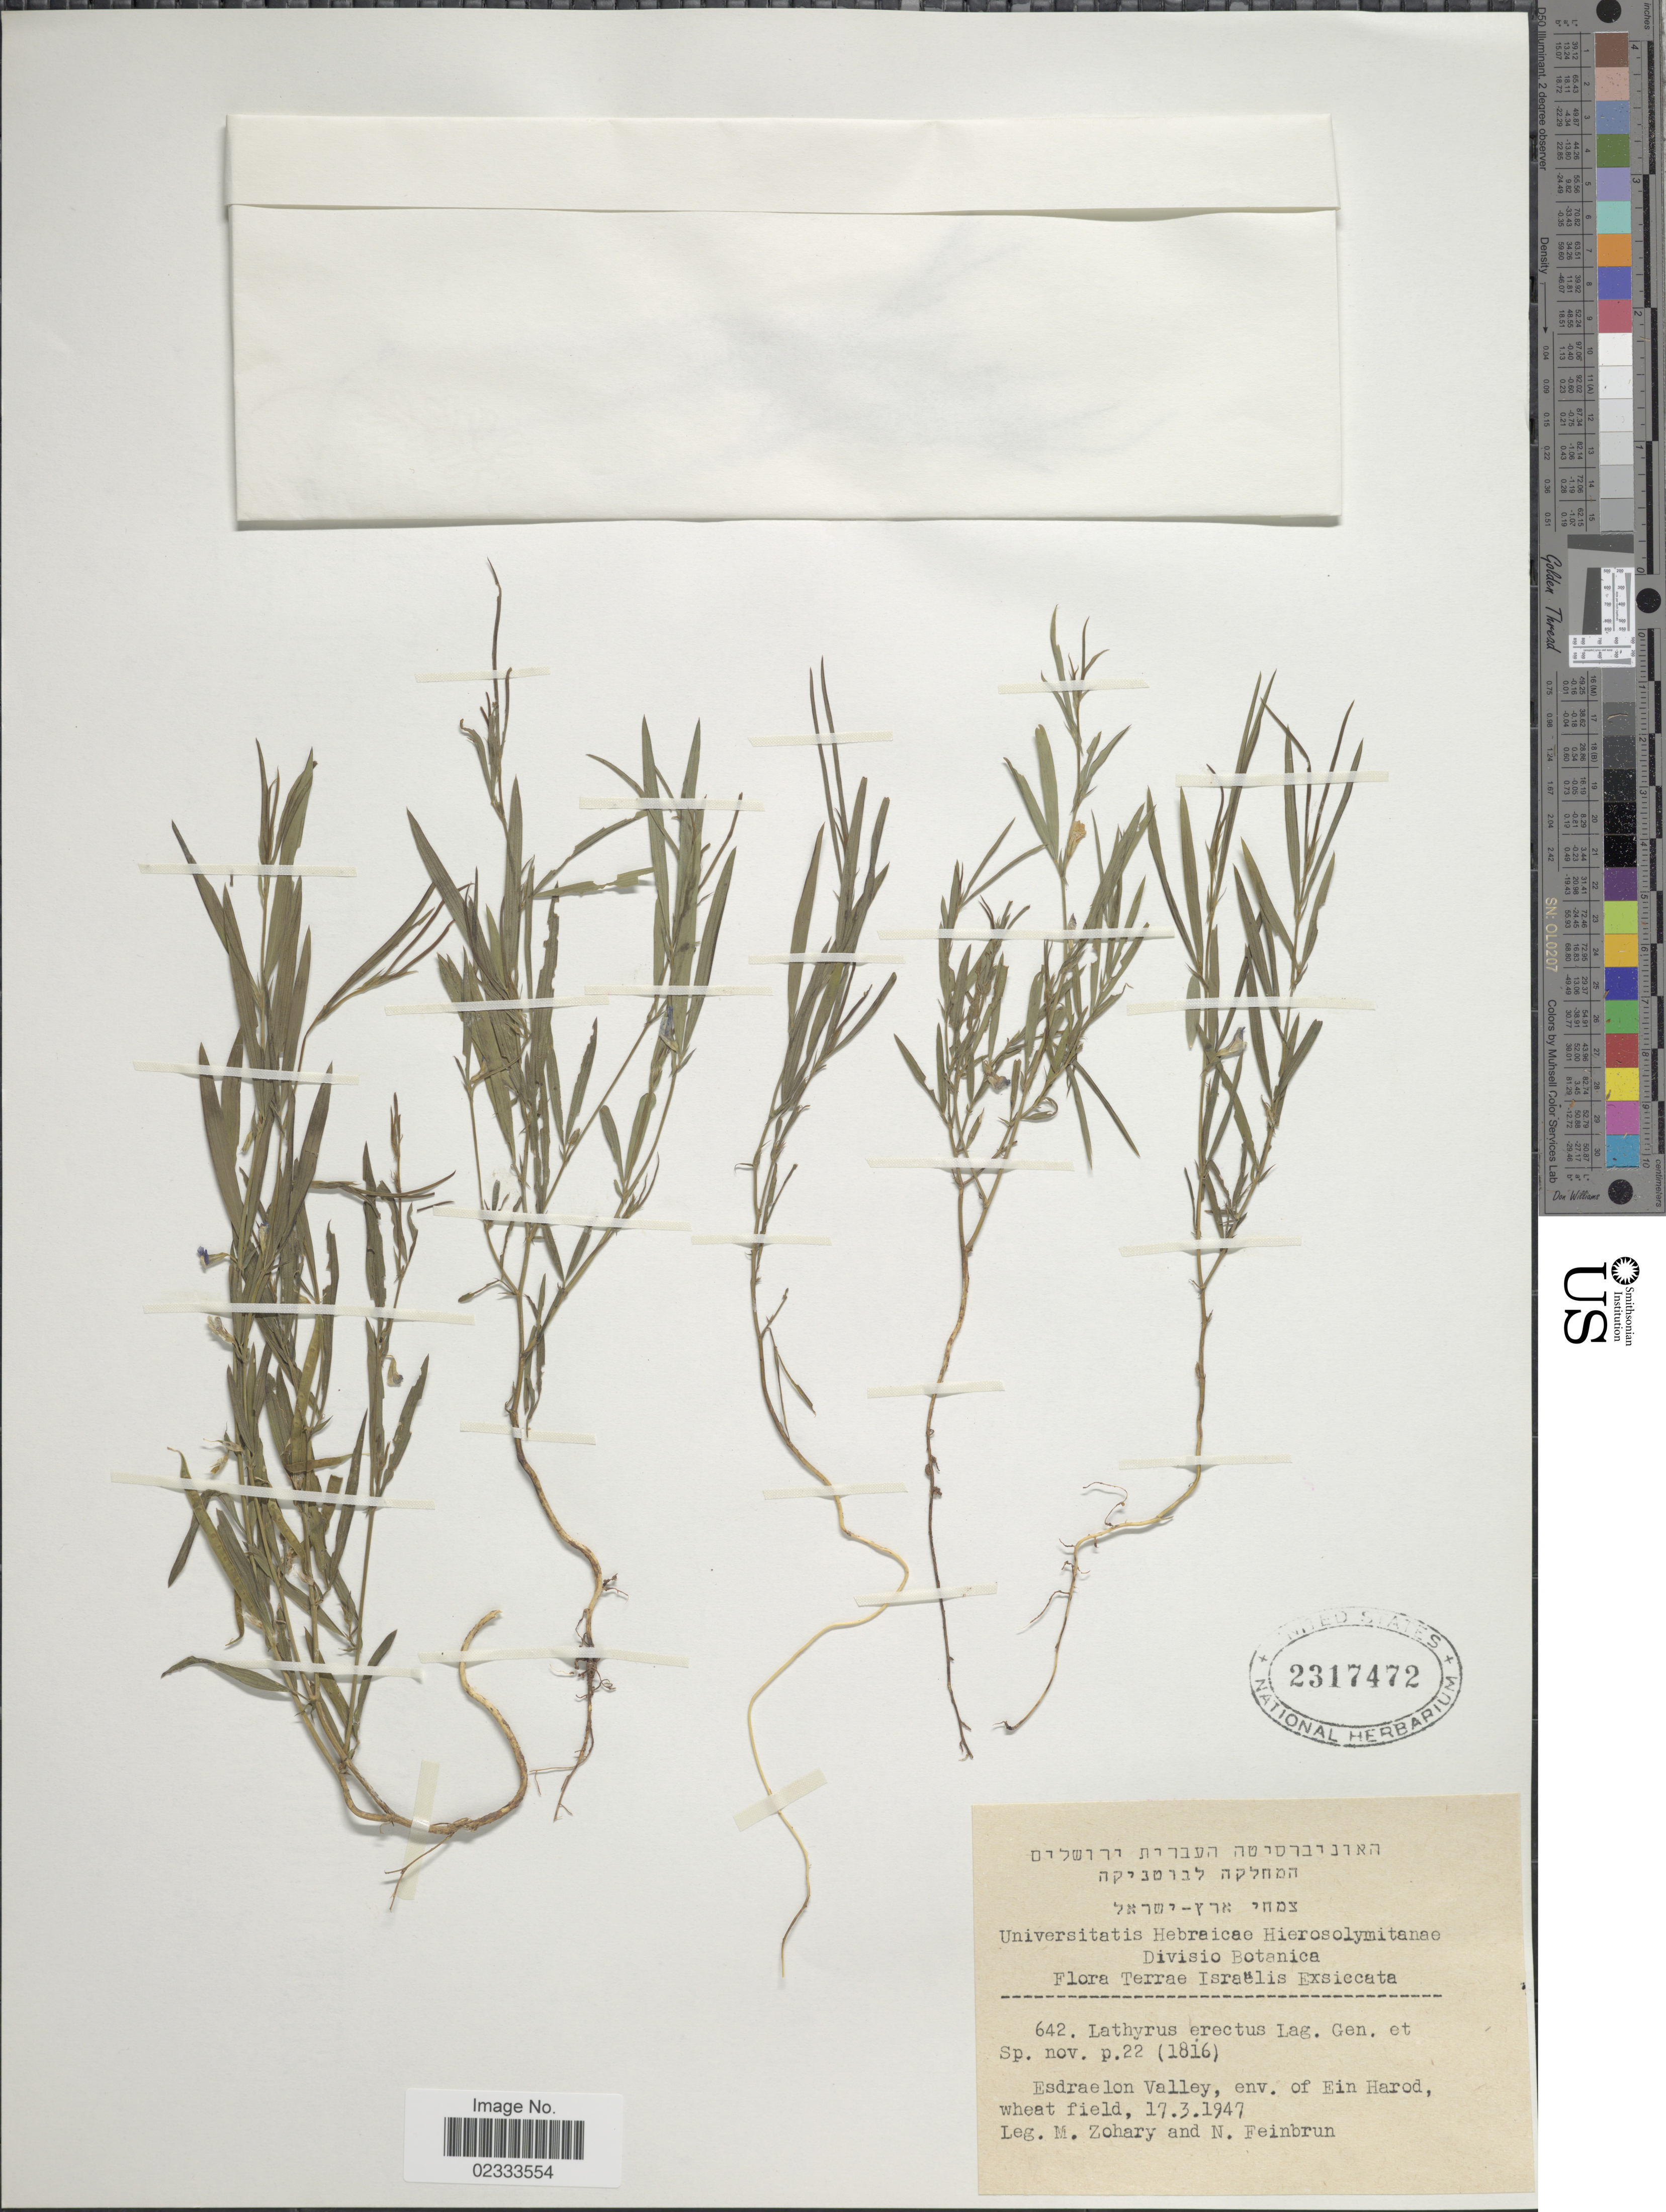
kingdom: Plantae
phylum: Tracheophyta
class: Magnoliopsida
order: Fabales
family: Fabaceae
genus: Lathyrus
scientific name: Lathyrus erectus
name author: Lag.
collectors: M. Zohary & N. Feinbrun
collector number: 642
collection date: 1947-03-17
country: Israel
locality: Esdraelon Valley, env. of Ein Harod, wheat field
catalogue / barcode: US 2317472